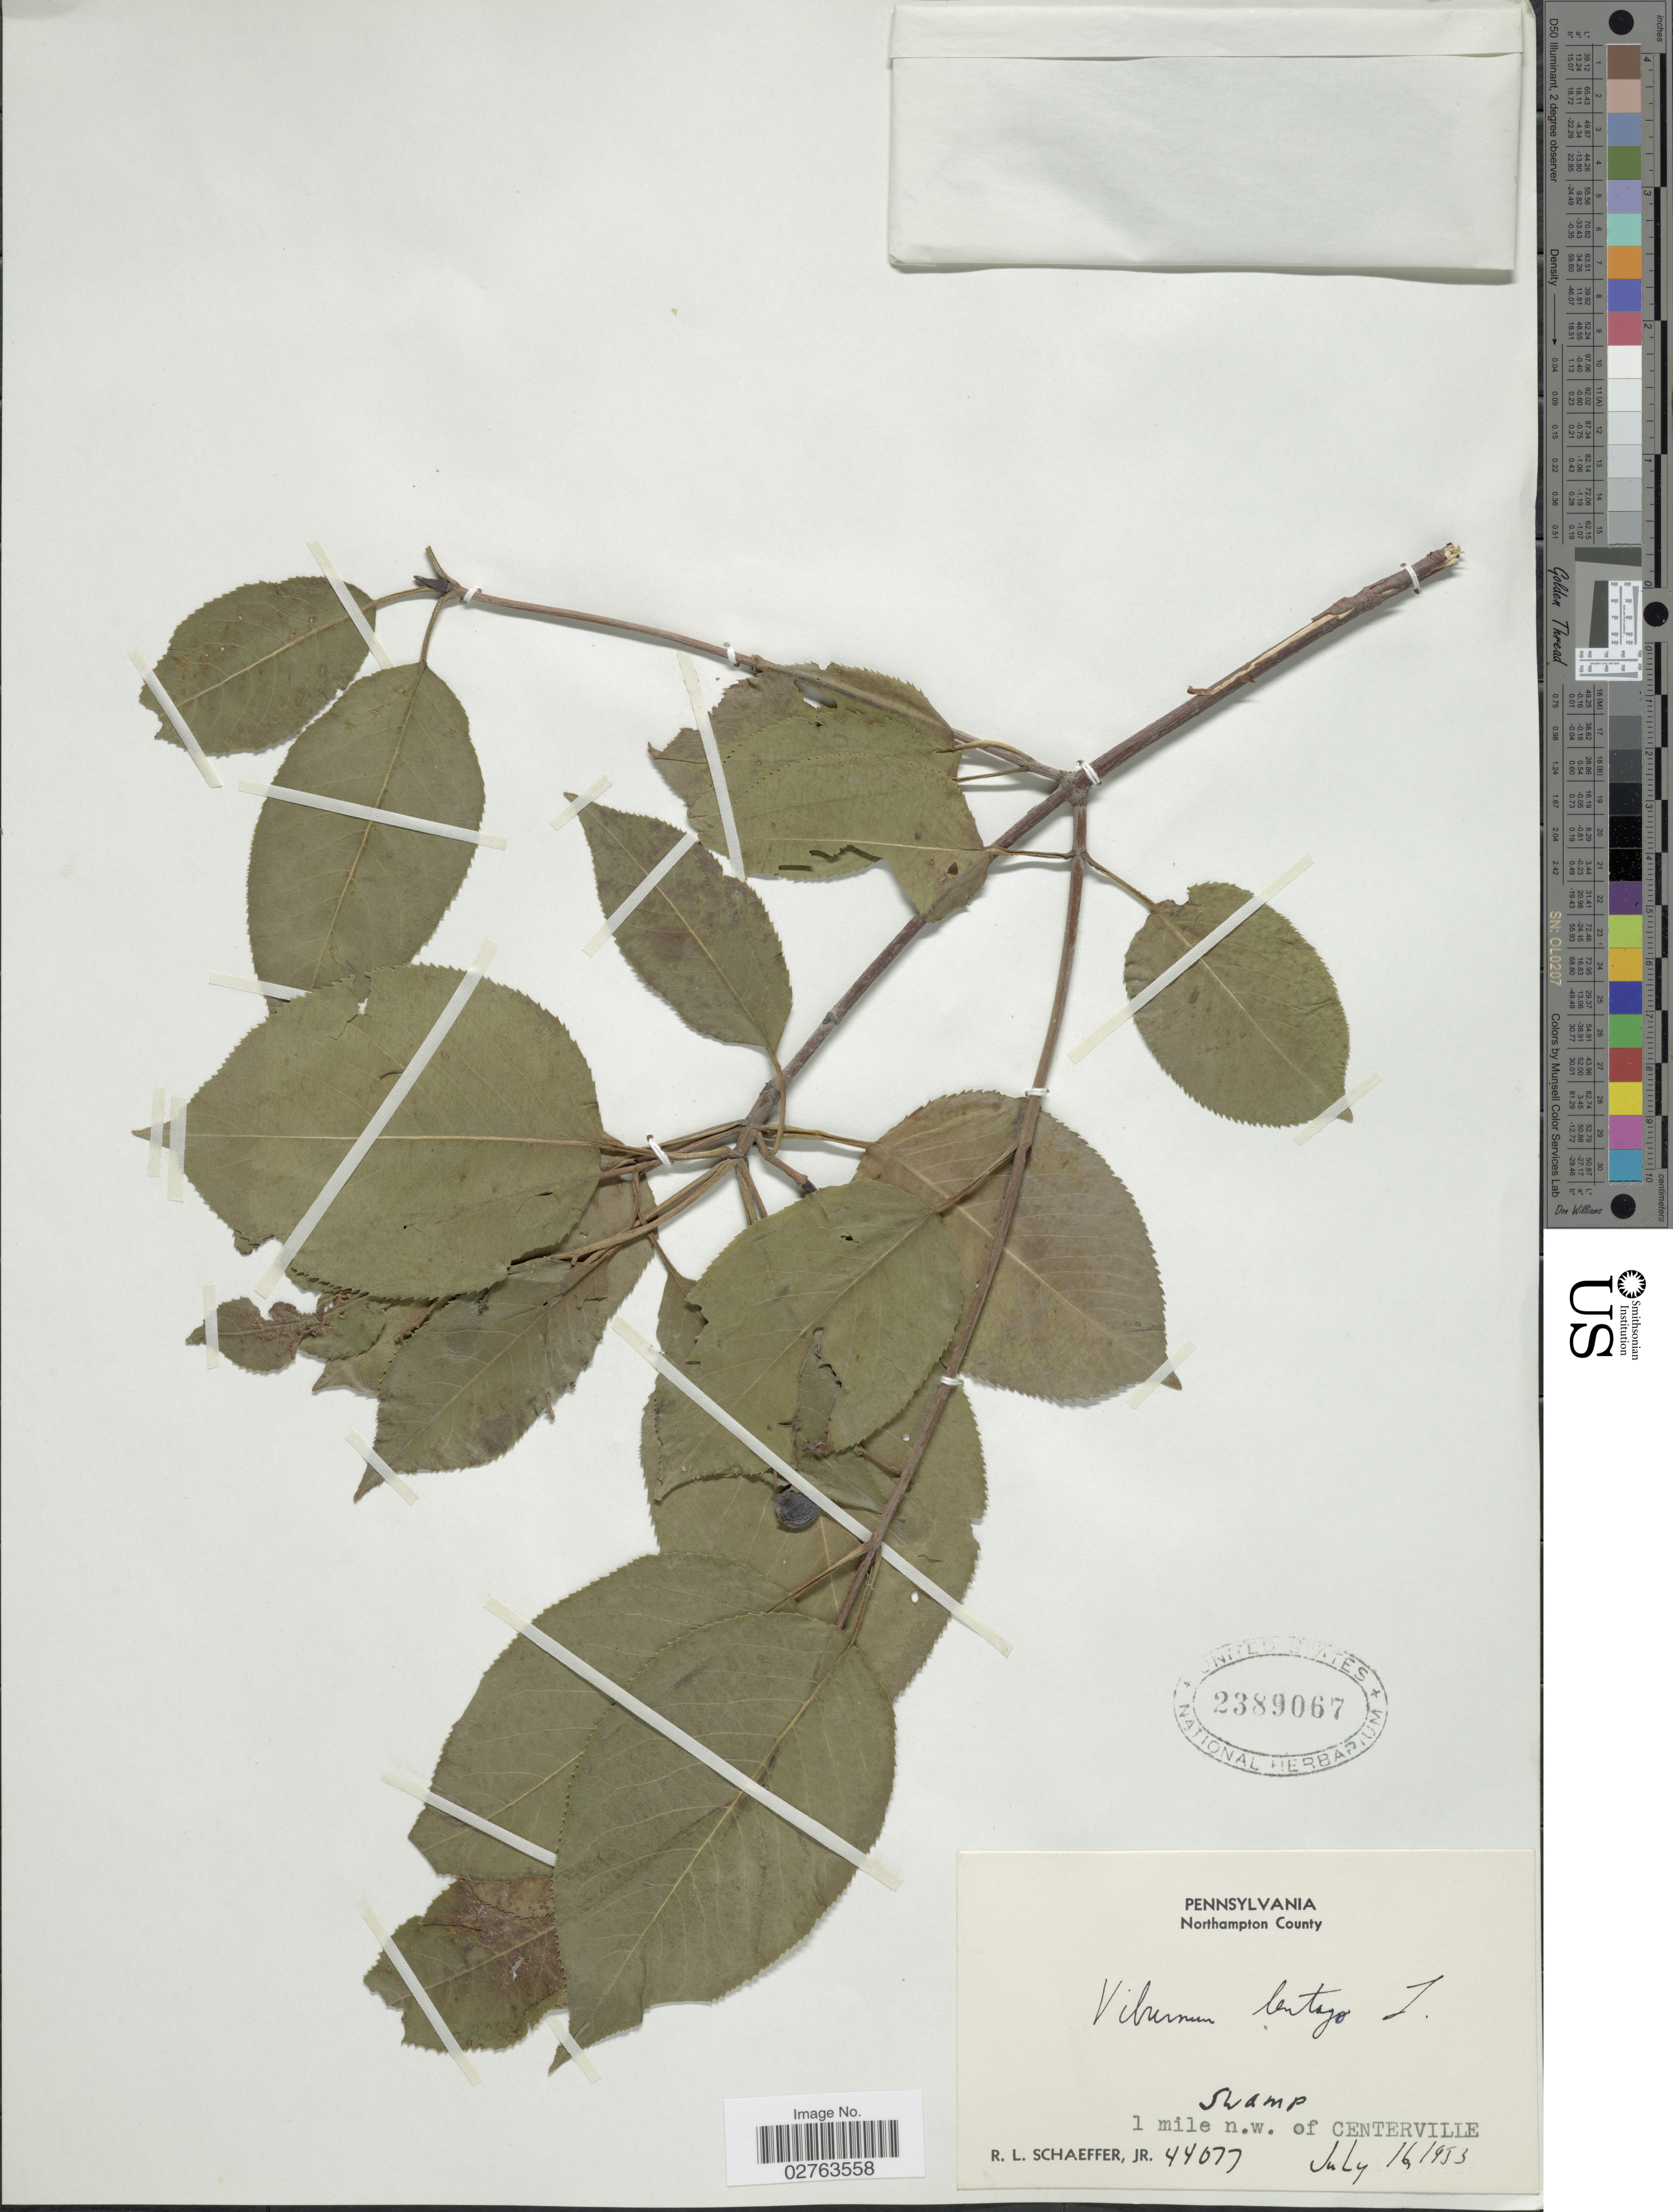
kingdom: Plantae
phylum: Tracheophyta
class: Magnoliopsida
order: Dipsacales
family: Viburnaceae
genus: Viburnum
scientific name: Viburnum lentago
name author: L.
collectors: R. L. Schaeffer Jr.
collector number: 44077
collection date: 1953-07-16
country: United States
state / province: Pennsylvania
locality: Northampton County. 1 mile n.w. of Centerville.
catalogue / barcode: US 2389067